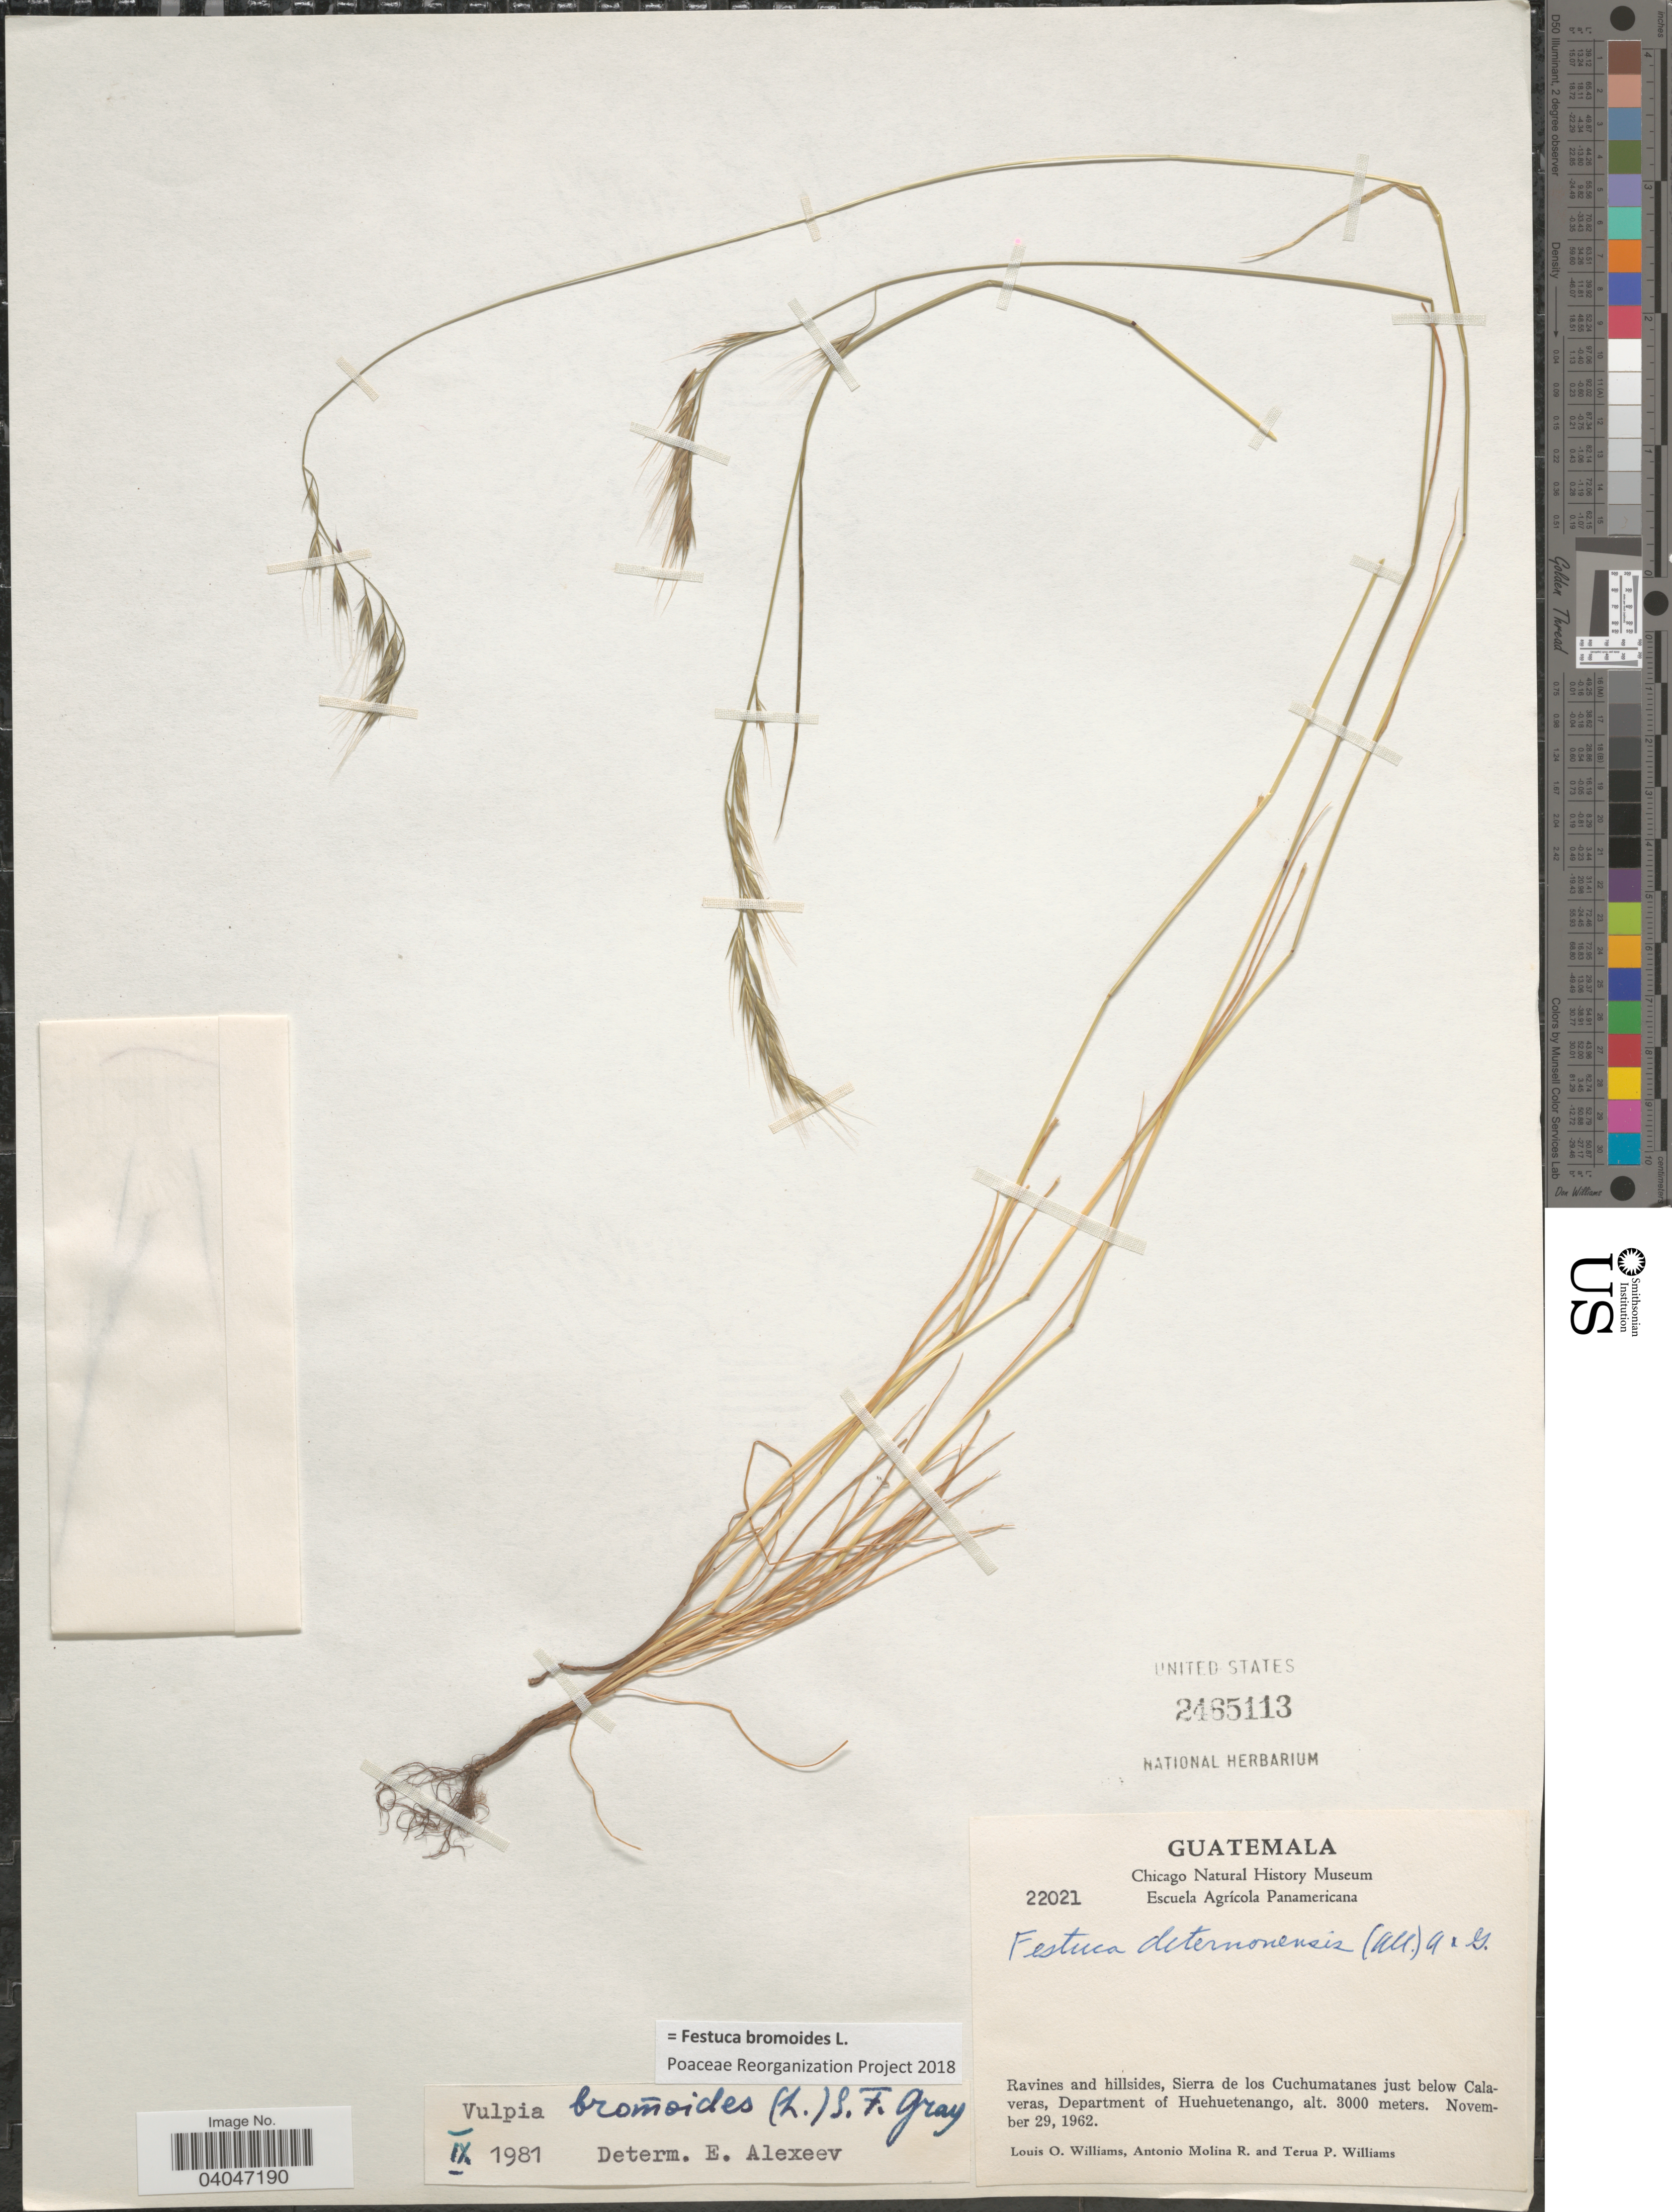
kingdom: Plantae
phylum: Tracheophyta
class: Liliopsida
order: Poales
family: Poaceae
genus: Festuca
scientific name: Festuca bromoides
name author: L.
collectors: L. O. Williams, A. Molina R. & T. Williams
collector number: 22021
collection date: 1962-11-29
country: Guatemala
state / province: Huehuetenango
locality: Ravines and hillsides, Sierra de los Cuchumatanes just below Calaveras, Department of Huehuetenango.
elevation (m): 3000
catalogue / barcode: US 2465113